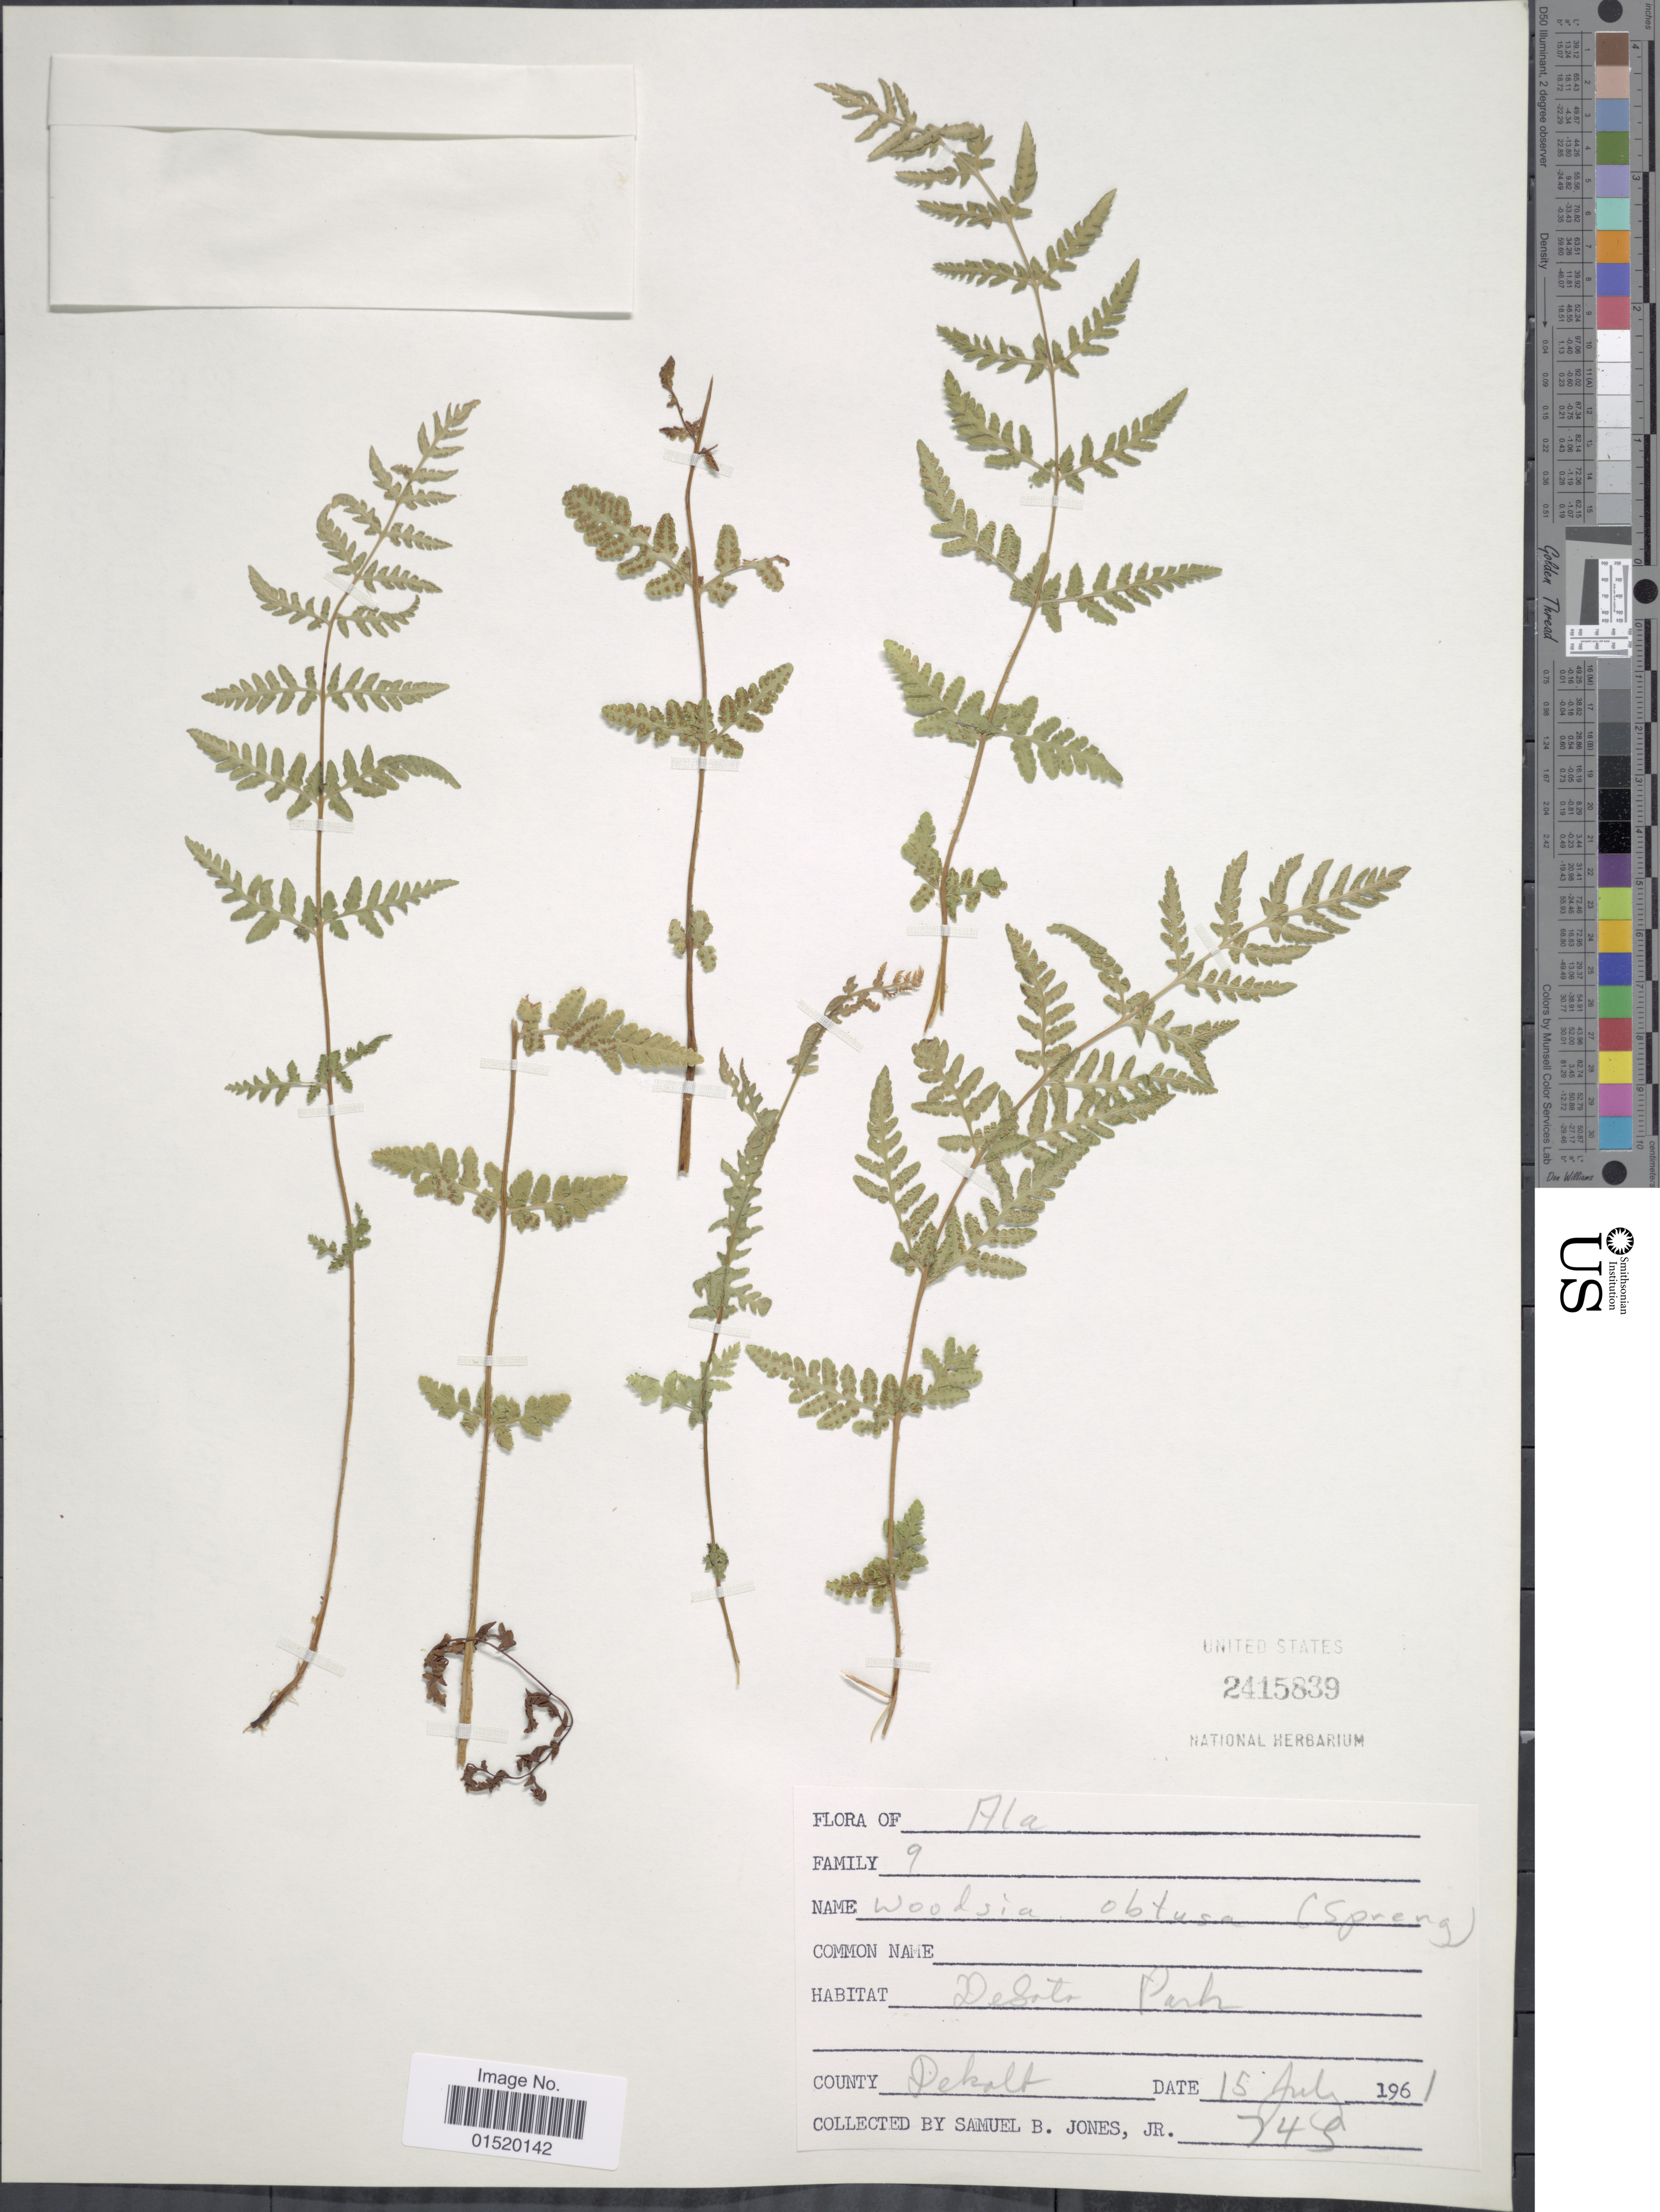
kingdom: Plantae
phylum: Tracheophyta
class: Polypodiopsida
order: Polypodiales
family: Woodsiaceae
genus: Woodsia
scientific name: Woodsia obtusa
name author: (Spreng.) Torr.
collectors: S. B. Jones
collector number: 749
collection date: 1961-07-15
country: United States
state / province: Alabama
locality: DeSoto Park, County Dekalb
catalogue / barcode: US 2415839